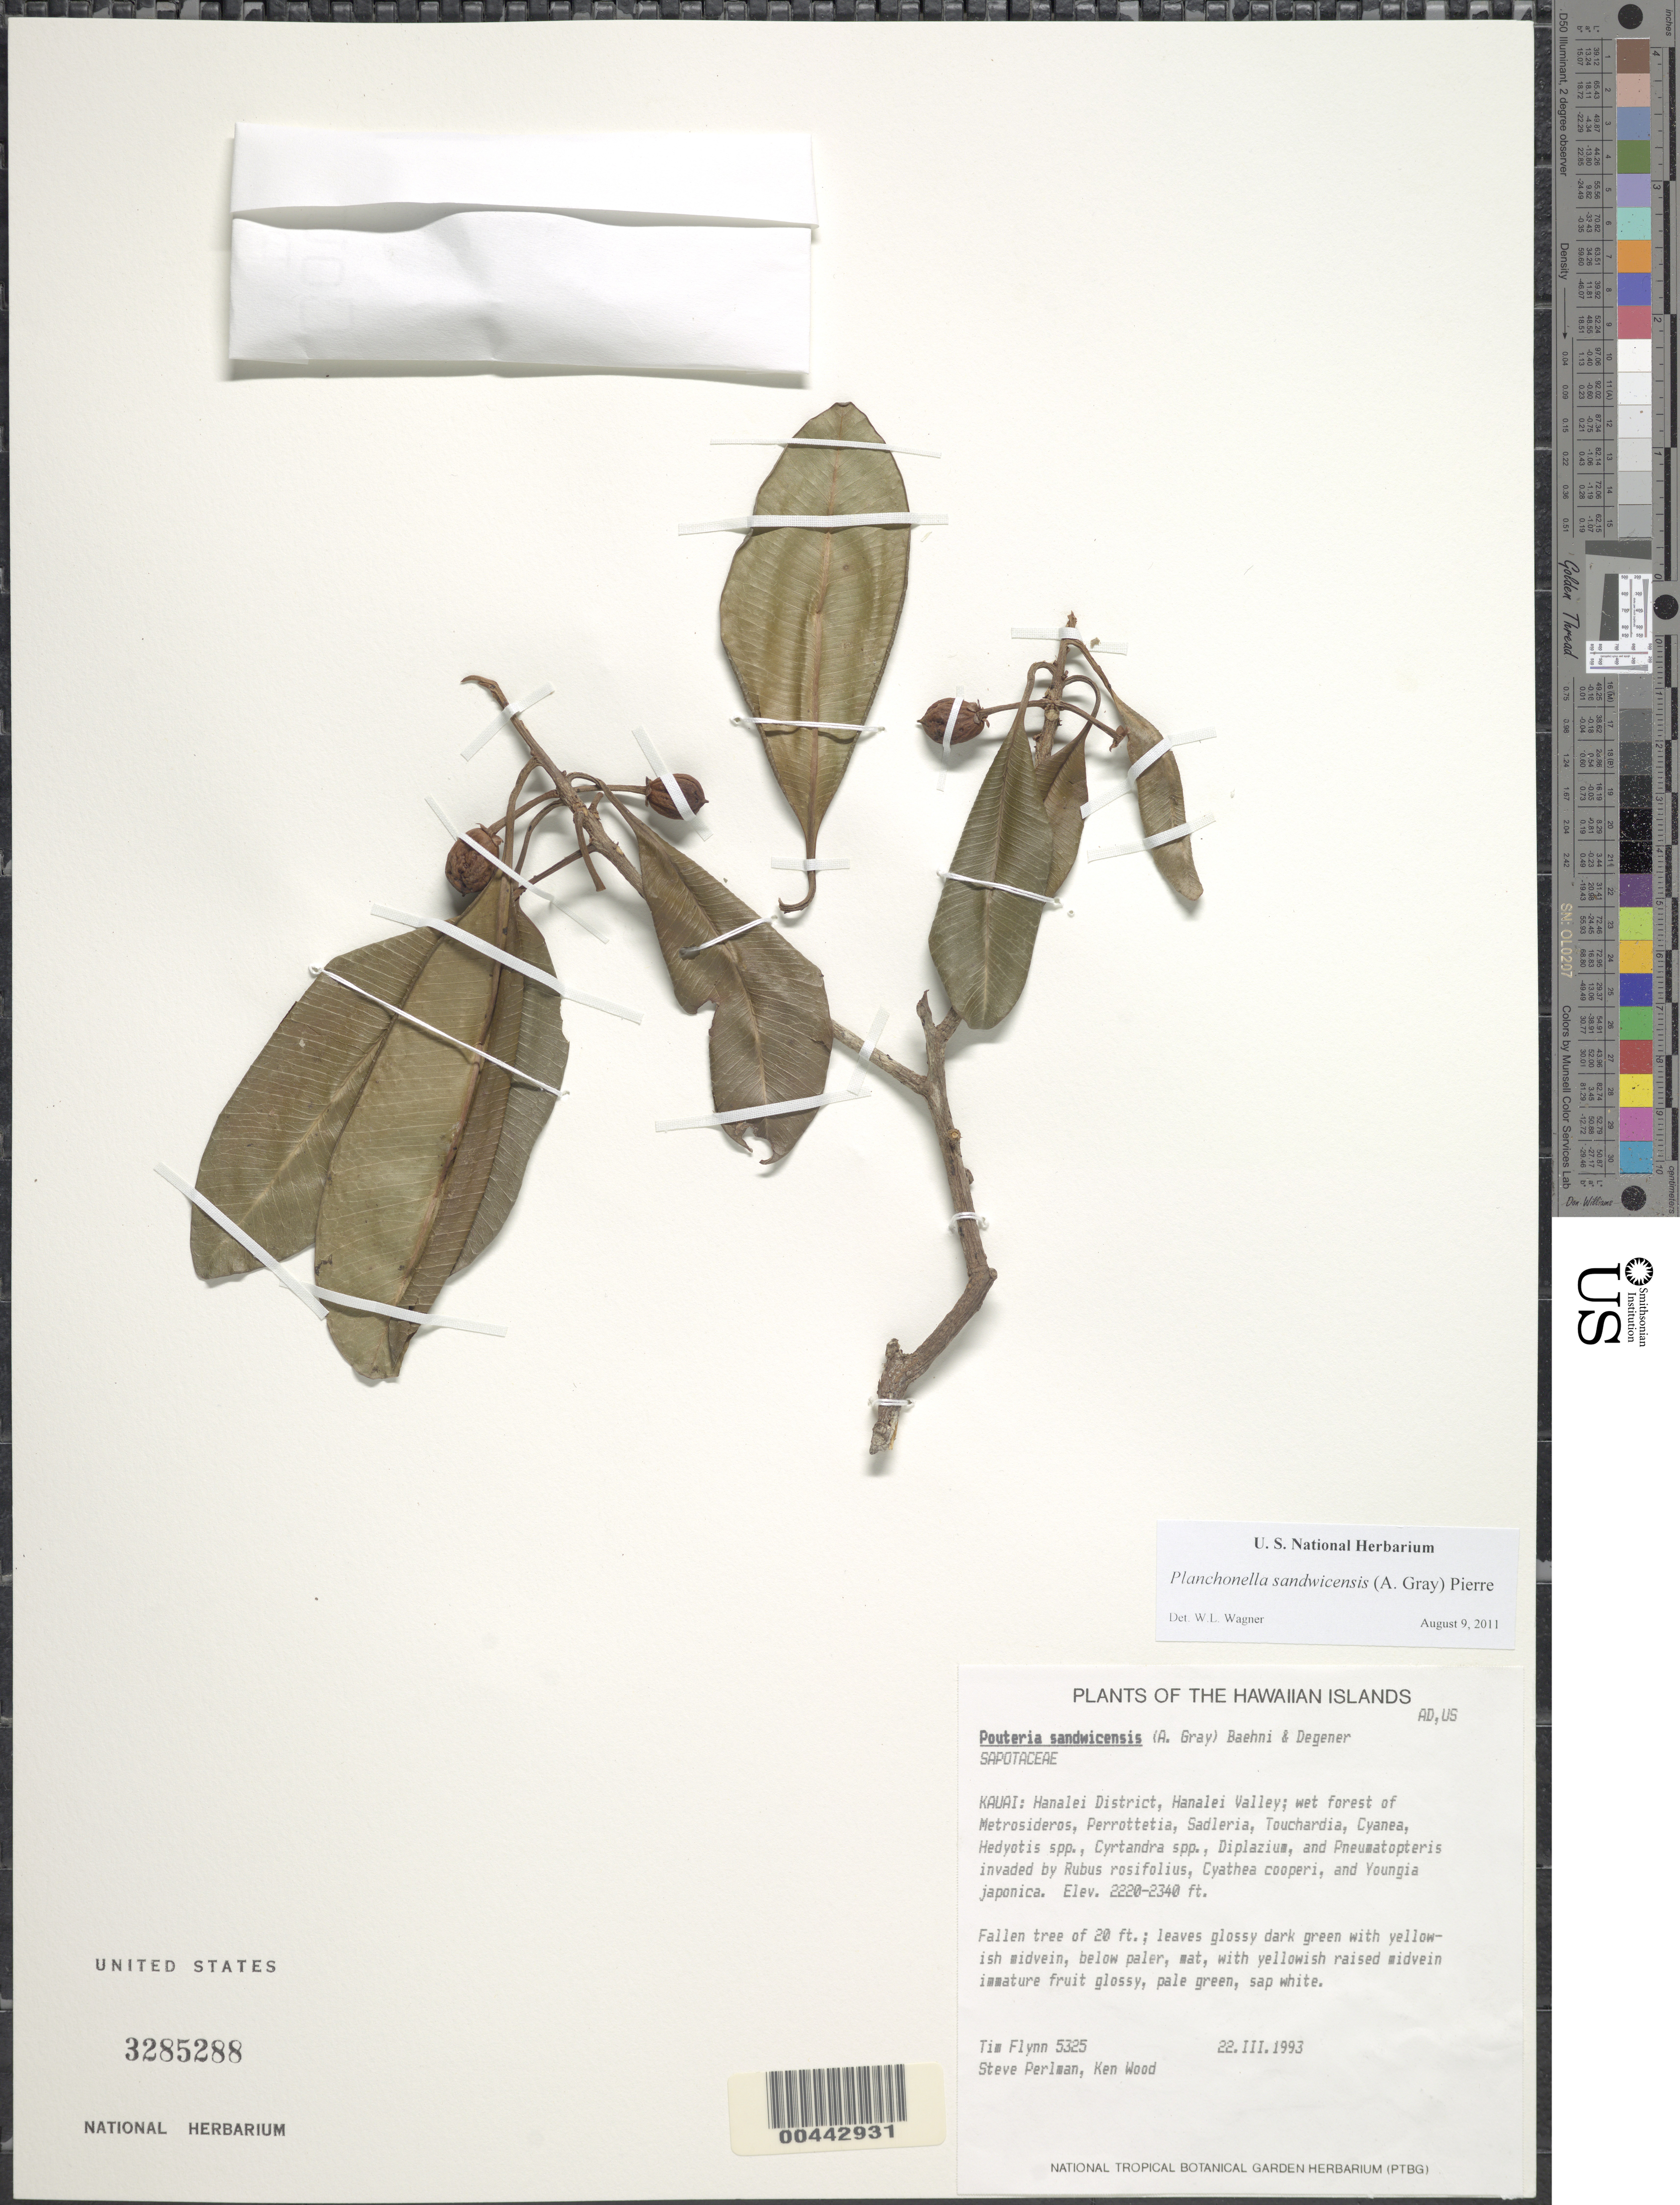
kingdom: Plantae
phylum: Tracheophyta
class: Magnoliopsida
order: Ericales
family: Sapotaceae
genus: Planchonella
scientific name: Planchonella sandwicensis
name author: (A. Gray) Pierre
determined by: Havran, J. C.; et al.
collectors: T. W. Flynn, S. P. Perlman & K. Wood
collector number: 5325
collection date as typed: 22 Mar 1993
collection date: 1993-03-22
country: United States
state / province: Hawaii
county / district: Kauai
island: Kaua'i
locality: Hanalei District, Hanalei Valley.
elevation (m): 677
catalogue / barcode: US 3285288